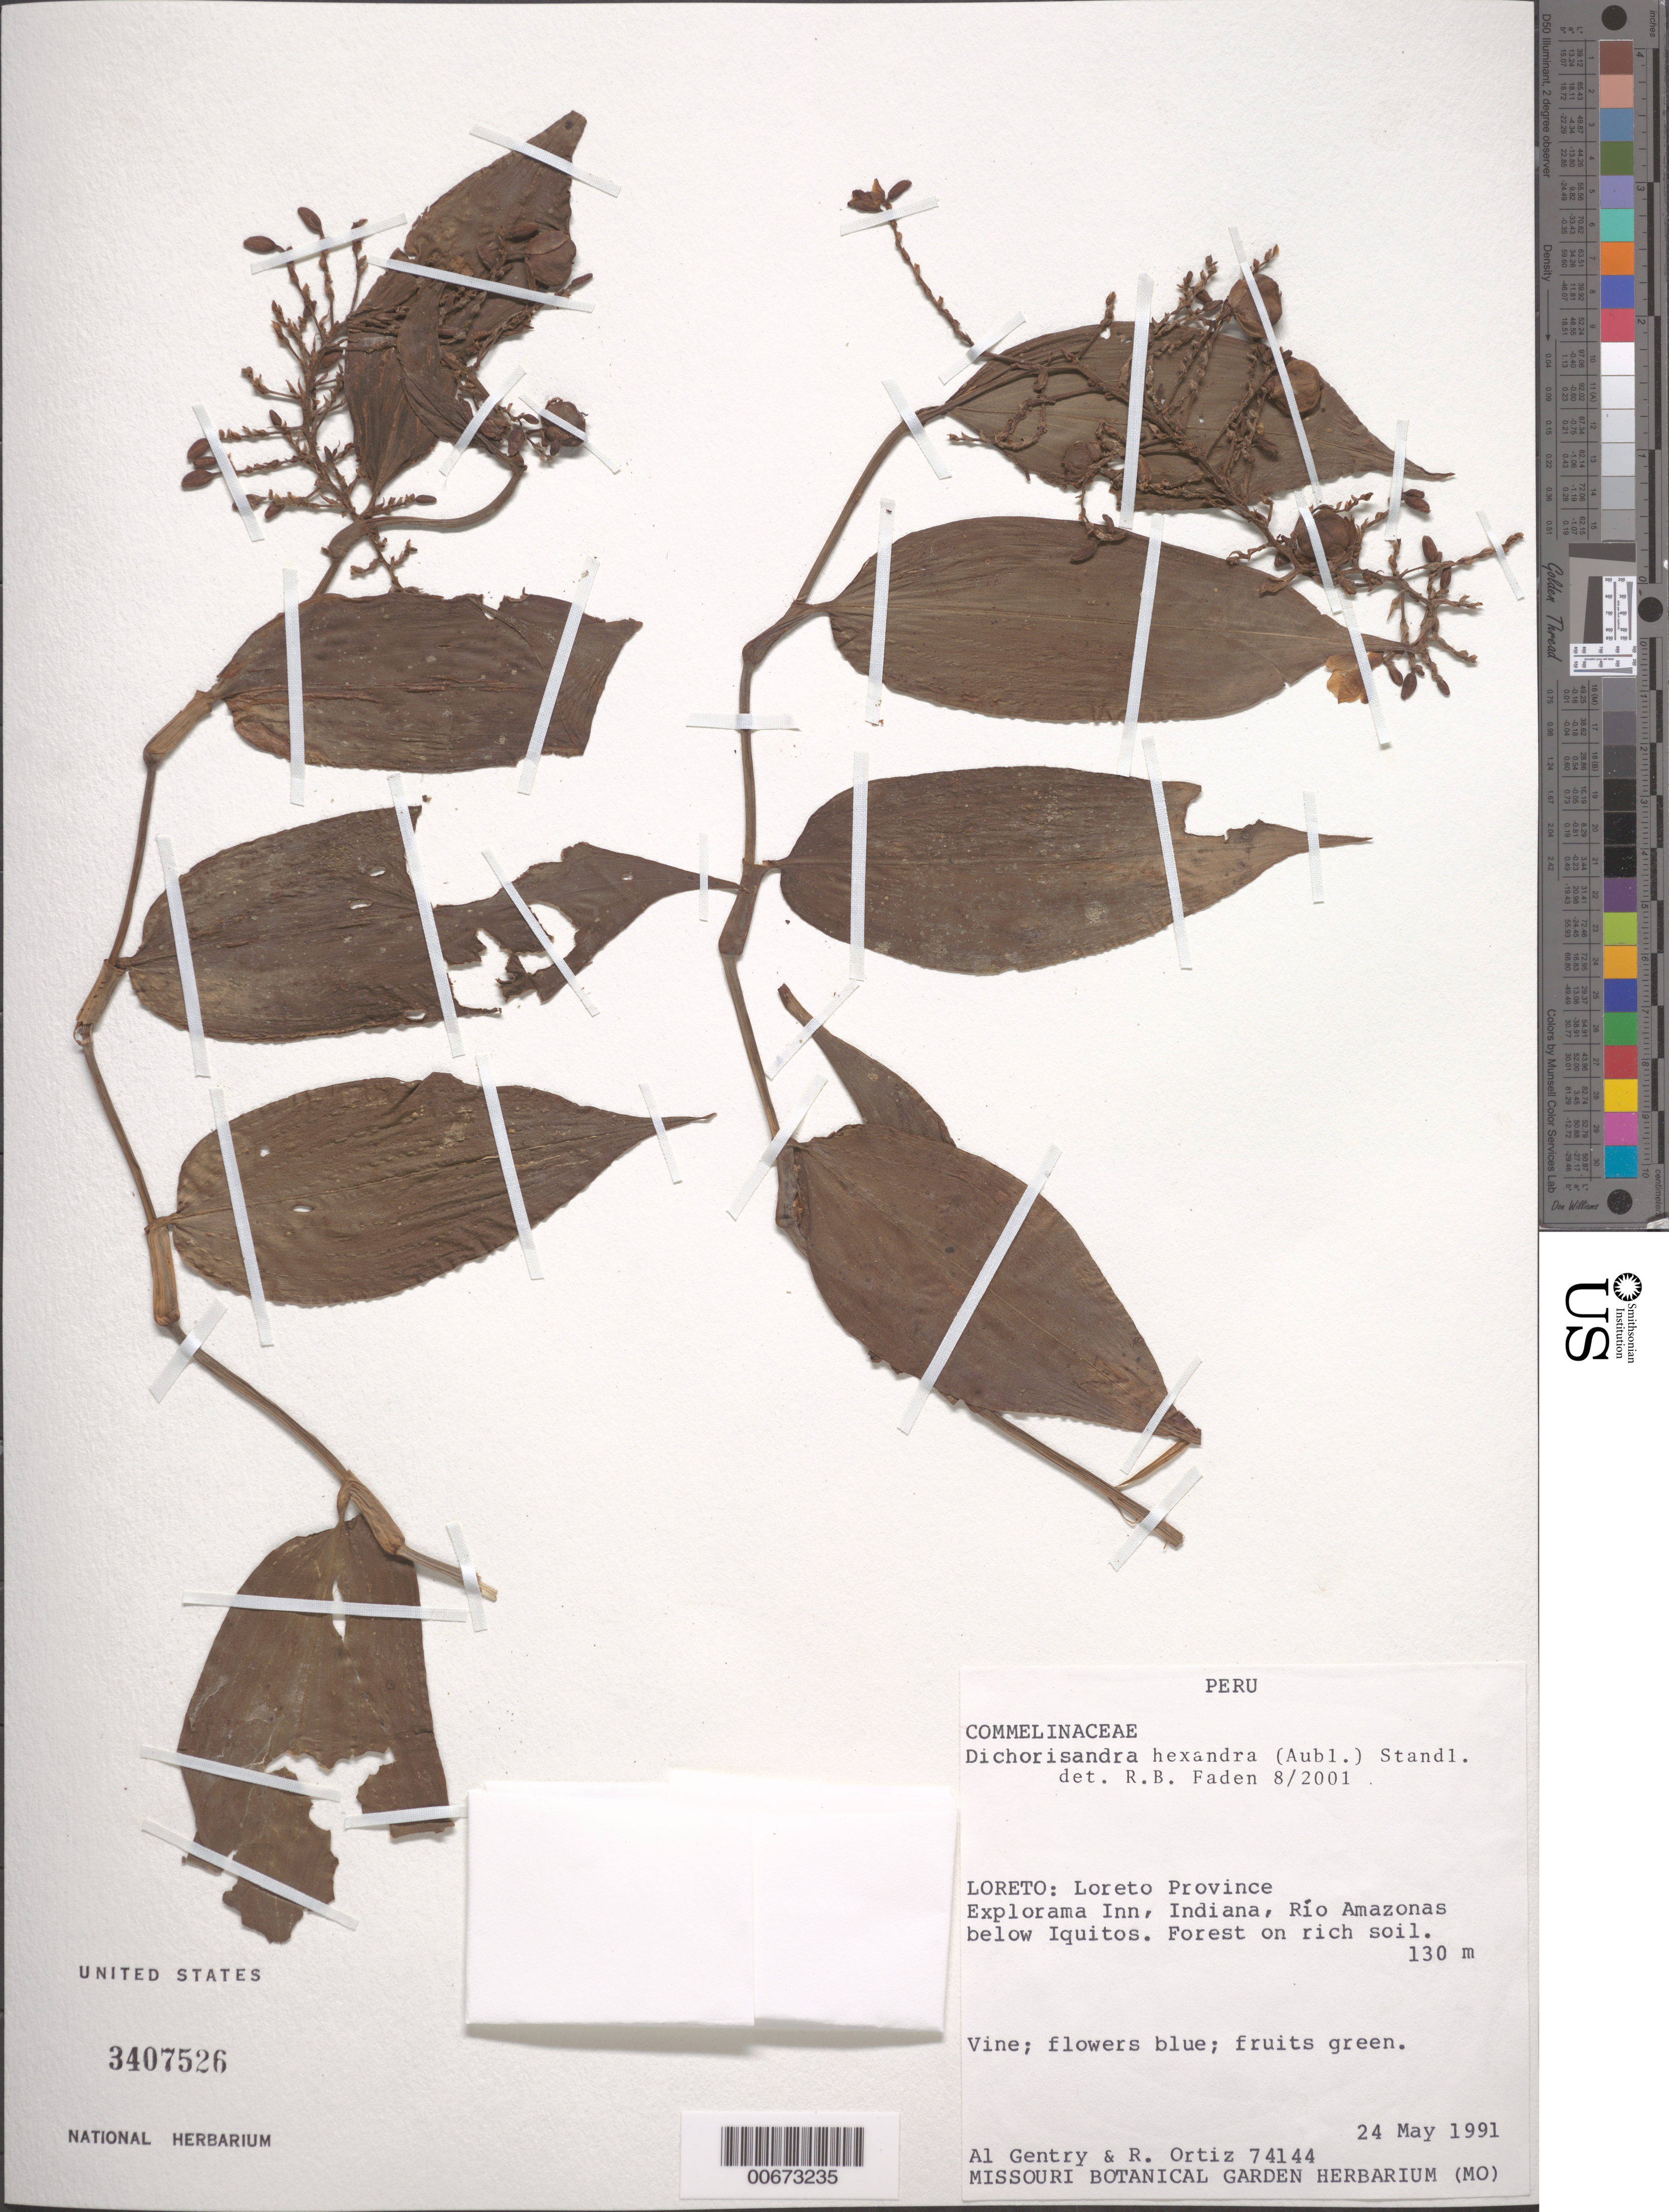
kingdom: Plantae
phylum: Tracheophyta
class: Liliopsida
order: Commelinales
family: Commelinaceae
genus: Dichorisandra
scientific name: Dichorisandra hexandra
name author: (Aubl.) Standl.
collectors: A. H. Gentry & R. del C. Ortiz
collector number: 74144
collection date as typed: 24 May 1991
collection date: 1991-05-24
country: Peru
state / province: Loreto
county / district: Loreto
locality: Explorama Inn, Indiana, Rio Amazonas below Iquitos.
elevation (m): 130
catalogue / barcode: US 3407526